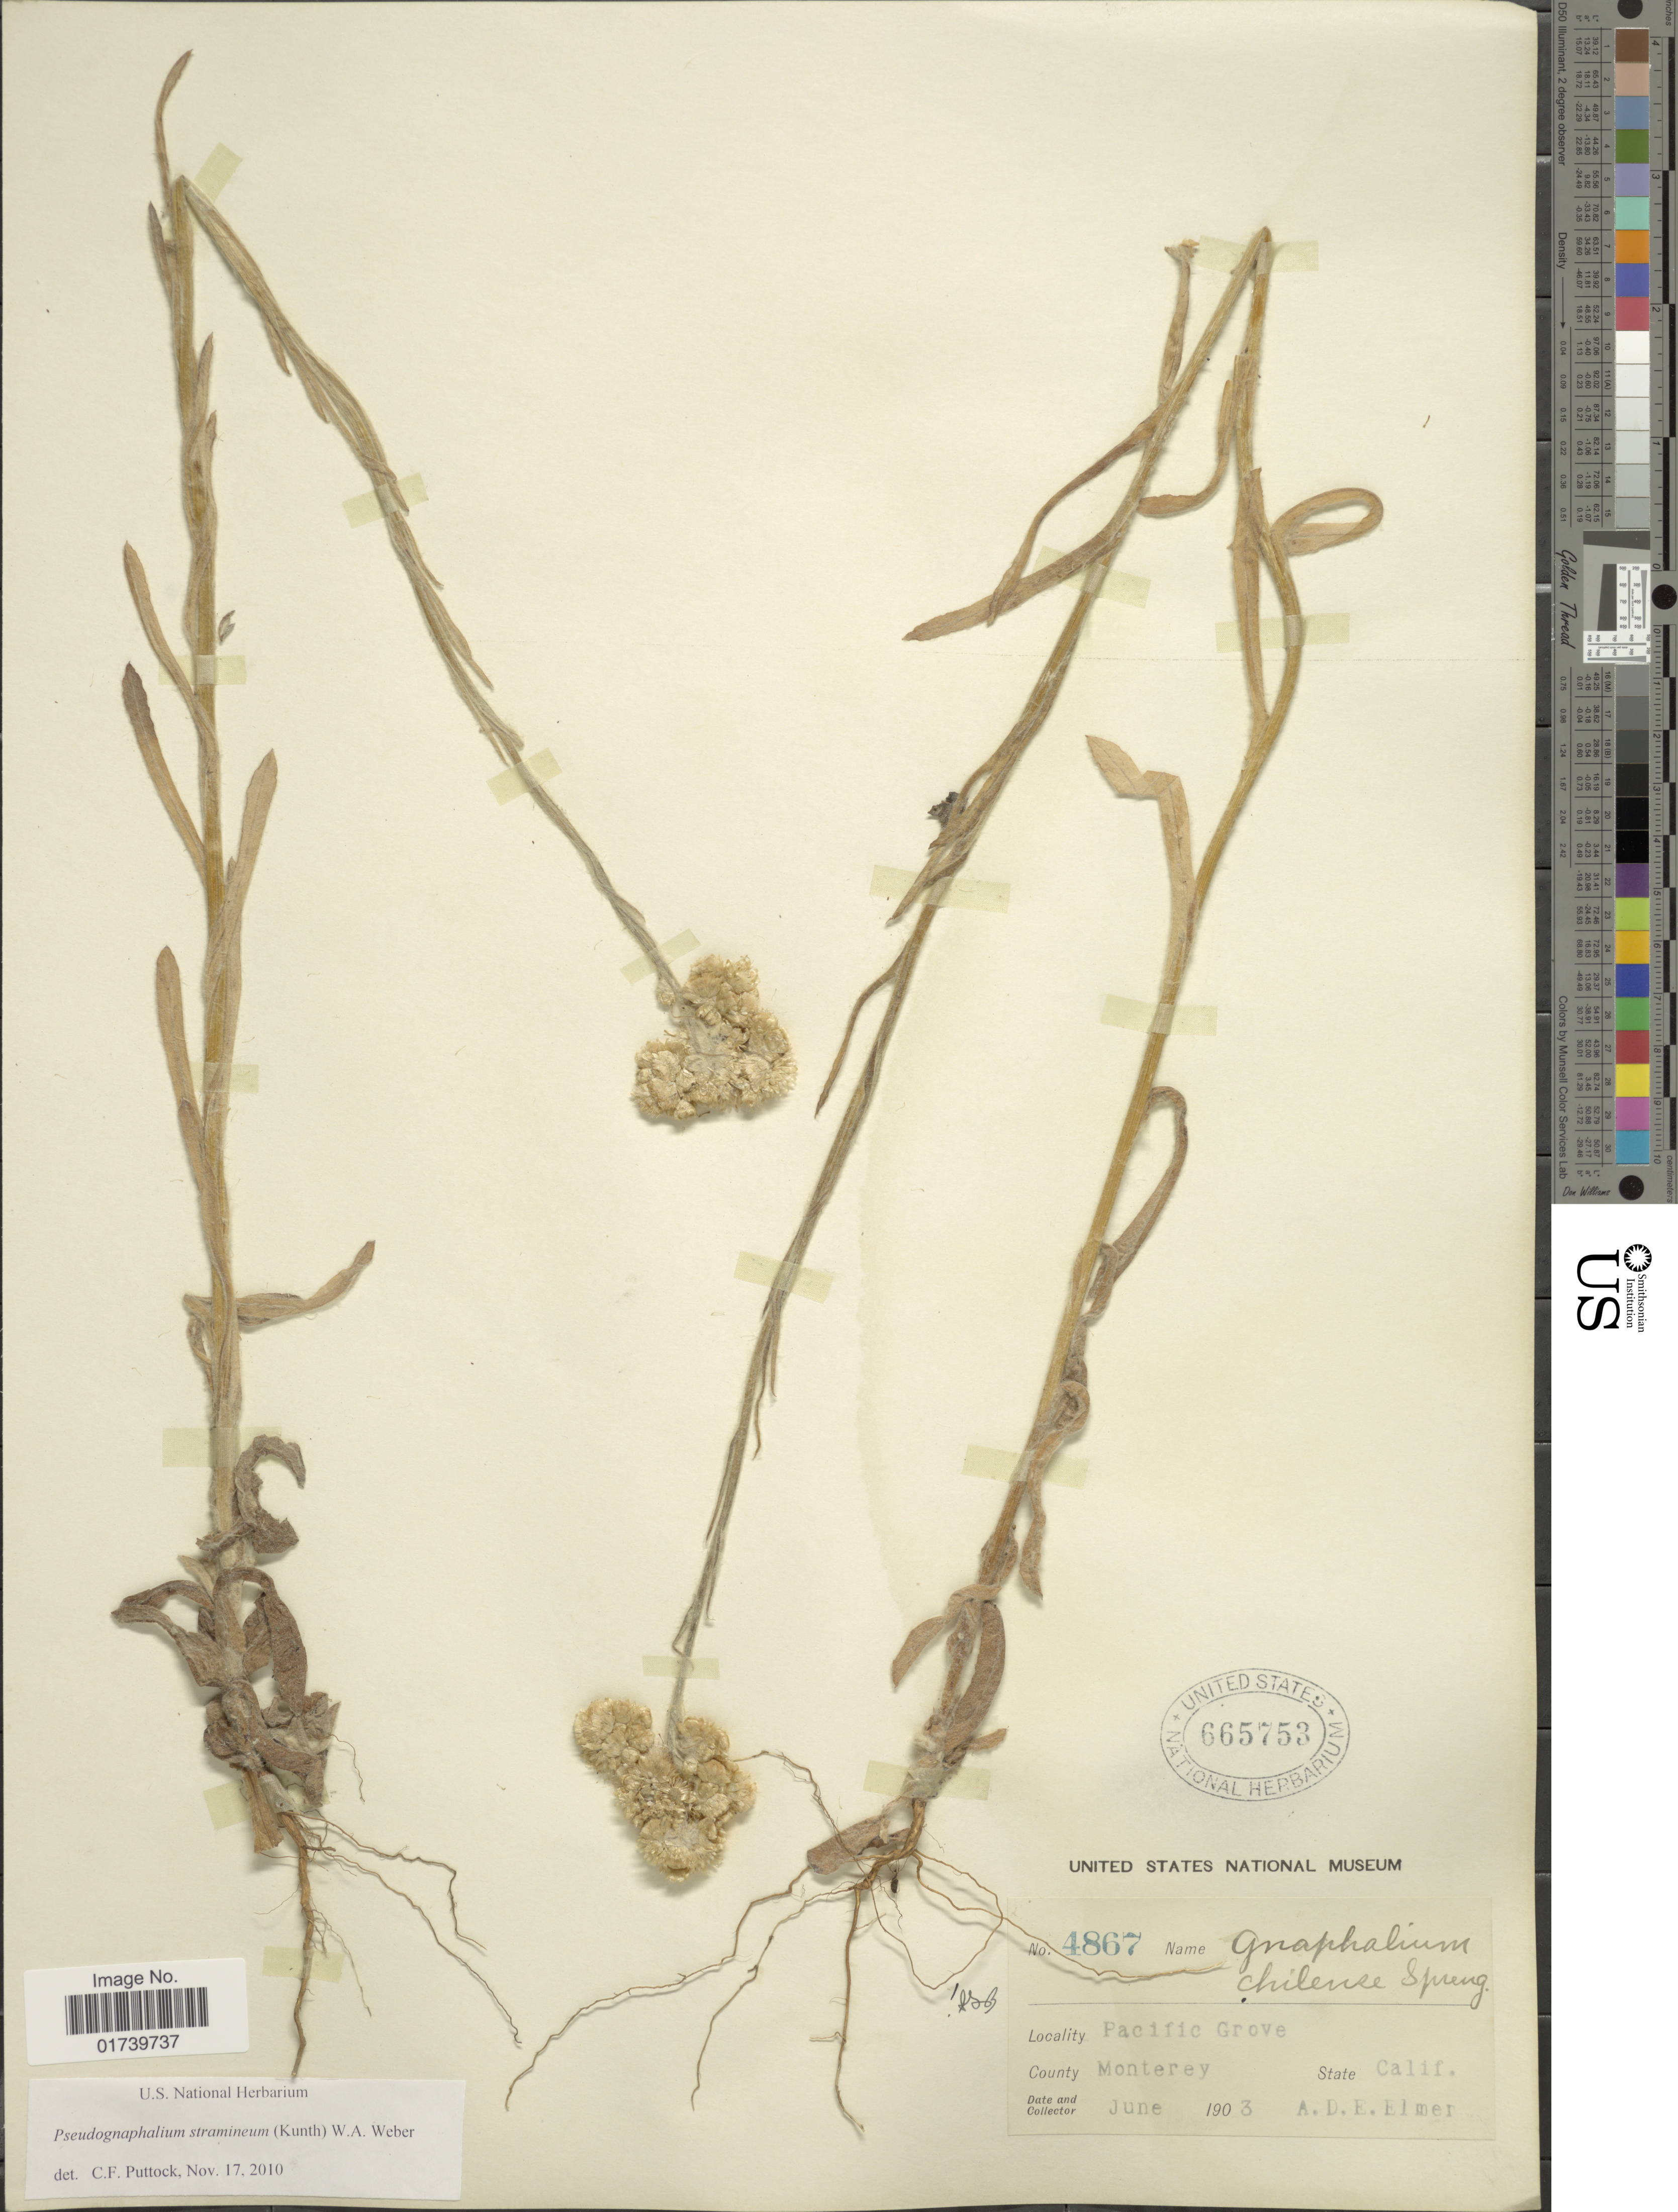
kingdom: Plantae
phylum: Tracheophyta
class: Magnoliopsida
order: Asterales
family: Asteraceae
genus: Pseudognaphalium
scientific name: Pseudognaphalium stramineum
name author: (Kunth) Anderb.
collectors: A. D. E. Elmer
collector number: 4867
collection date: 1903-06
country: United States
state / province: California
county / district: Monterey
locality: County Monterey. Pacific Grove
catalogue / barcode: US 665753